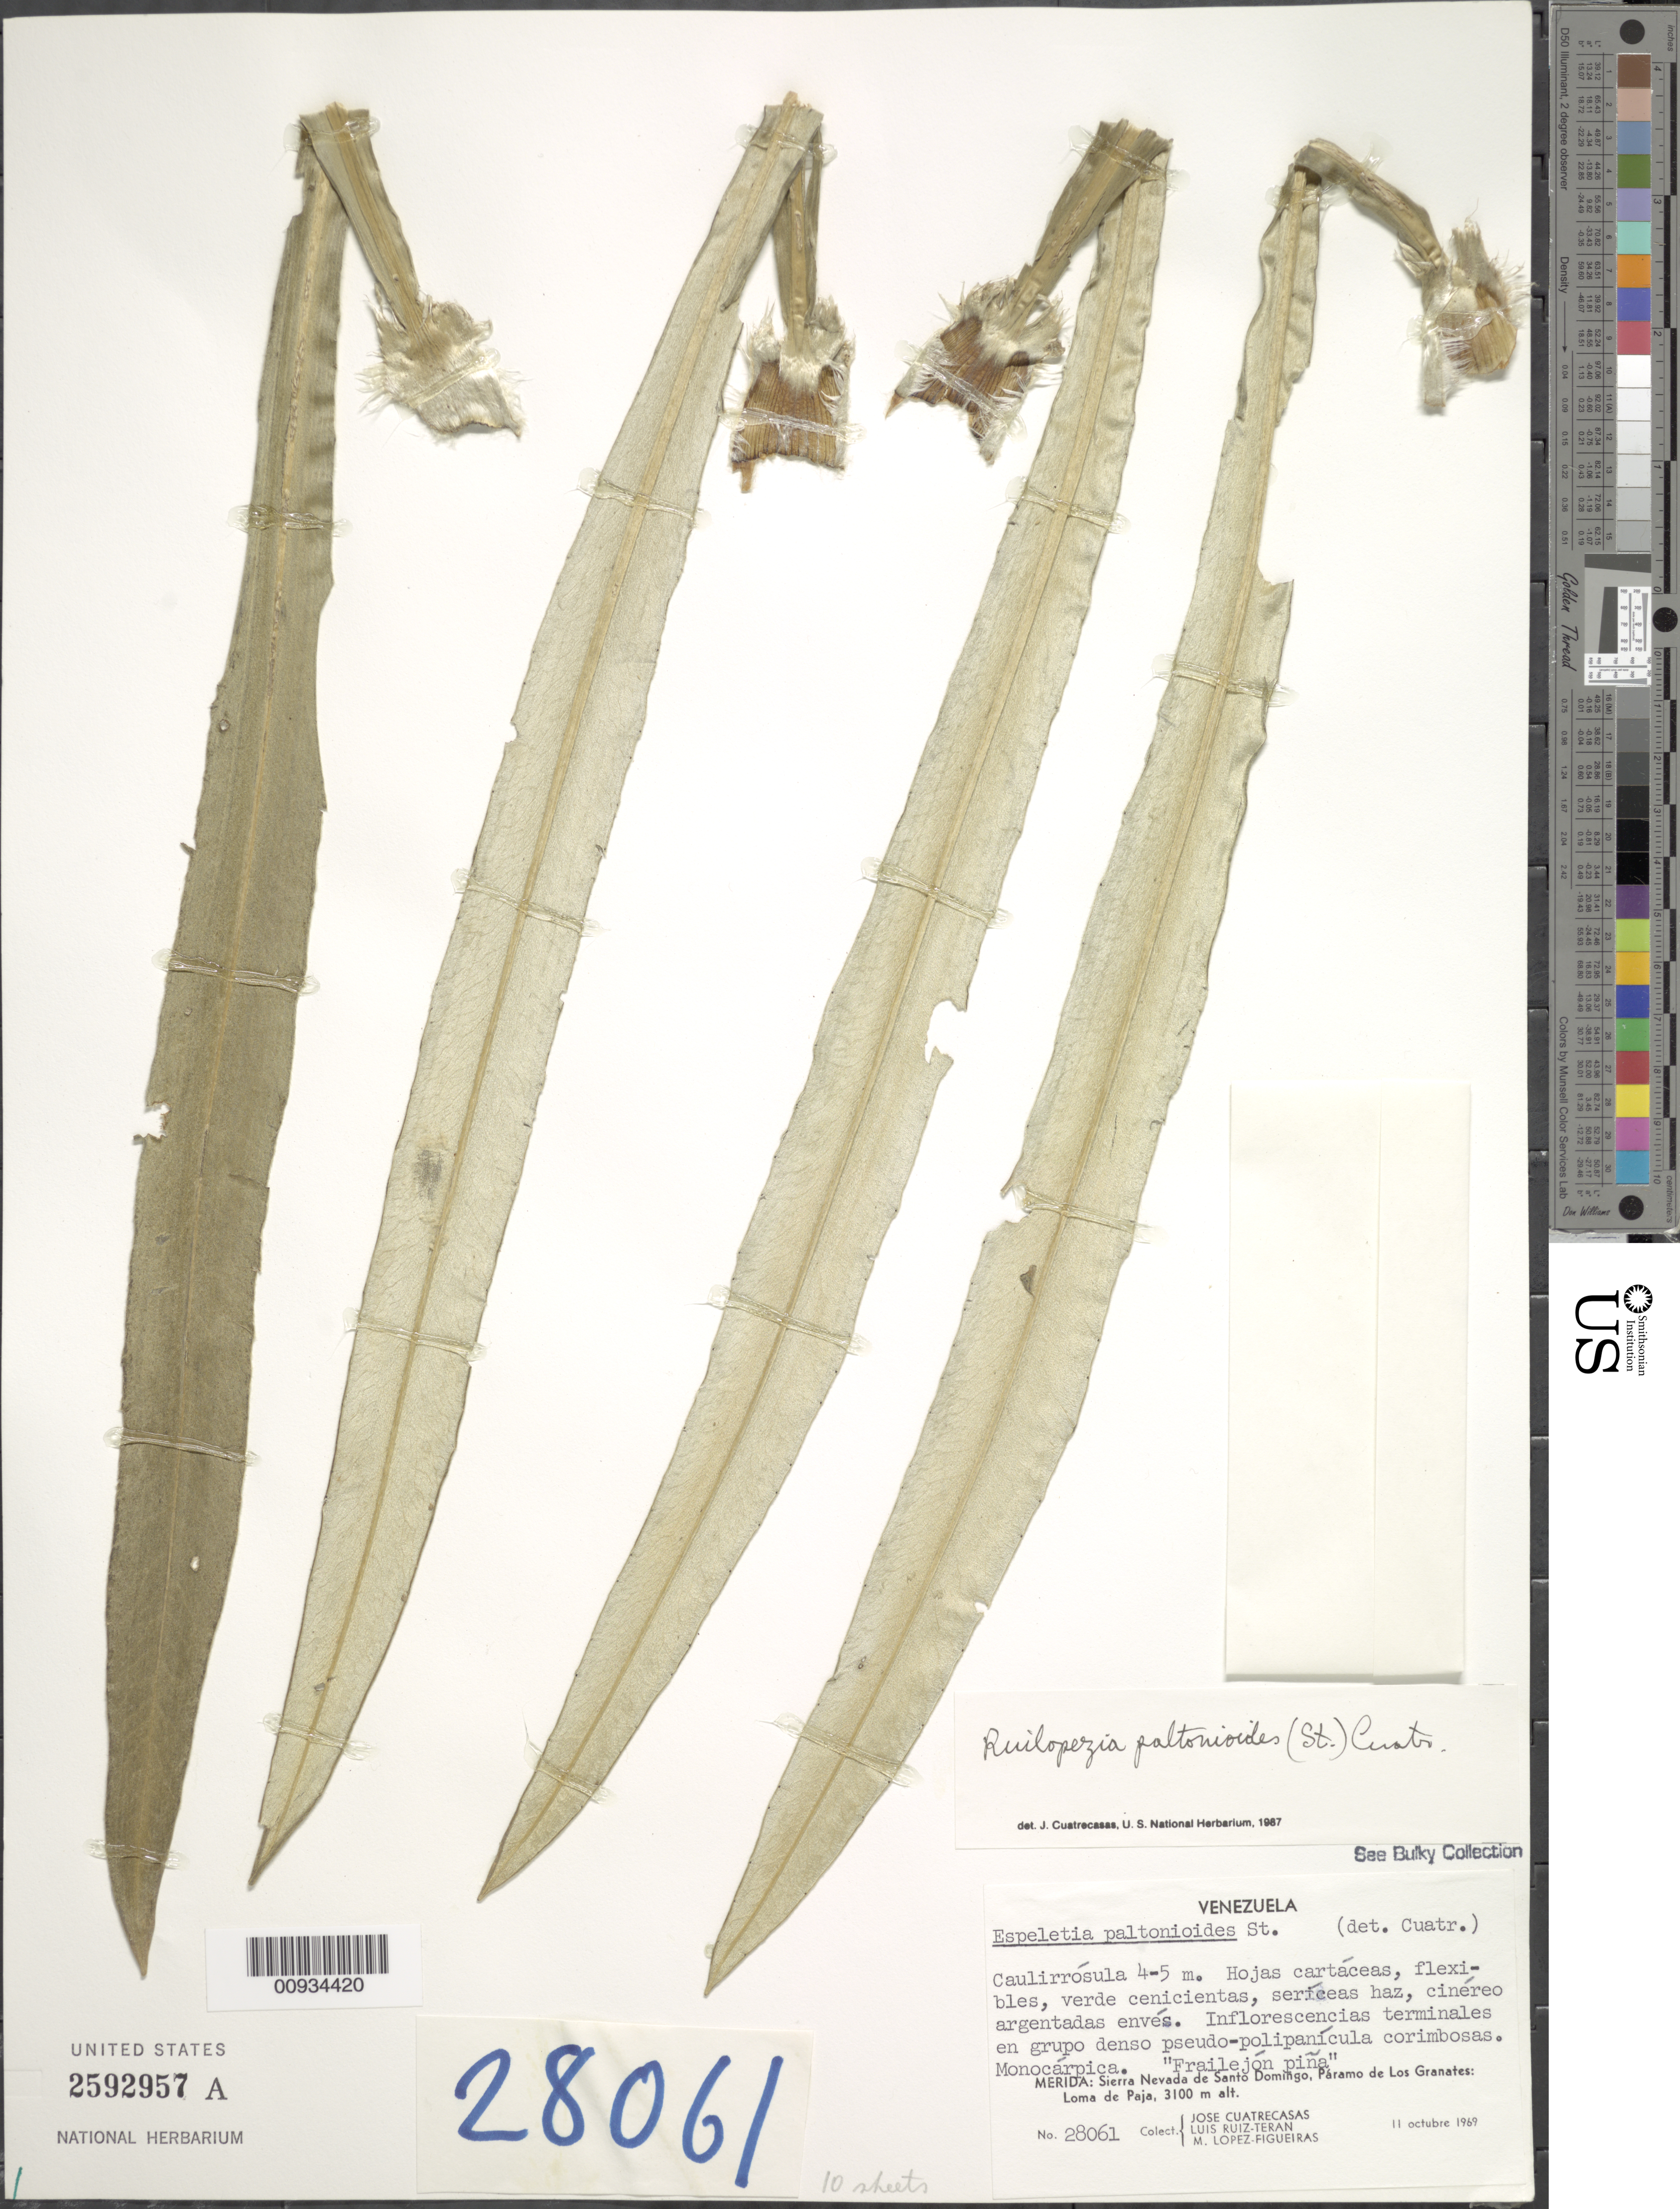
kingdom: Plantae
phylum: Tracheophyta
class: Magnoliopsida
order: Asterales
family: Asteraceae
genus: Ruilopezia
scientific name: Ruilopezia paltonioides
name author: (Standl.) Cuatrec.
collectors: J. Cuatrecasas, L. Teran & M. López Figueiras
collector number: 28061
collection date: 1969-10-11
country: Venezuela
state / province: Mérida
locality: Sierra Nevada de Santo Domingo, Paramo de Los Granates, Loma de Paja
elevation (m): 3100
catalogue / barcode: US 2592957A